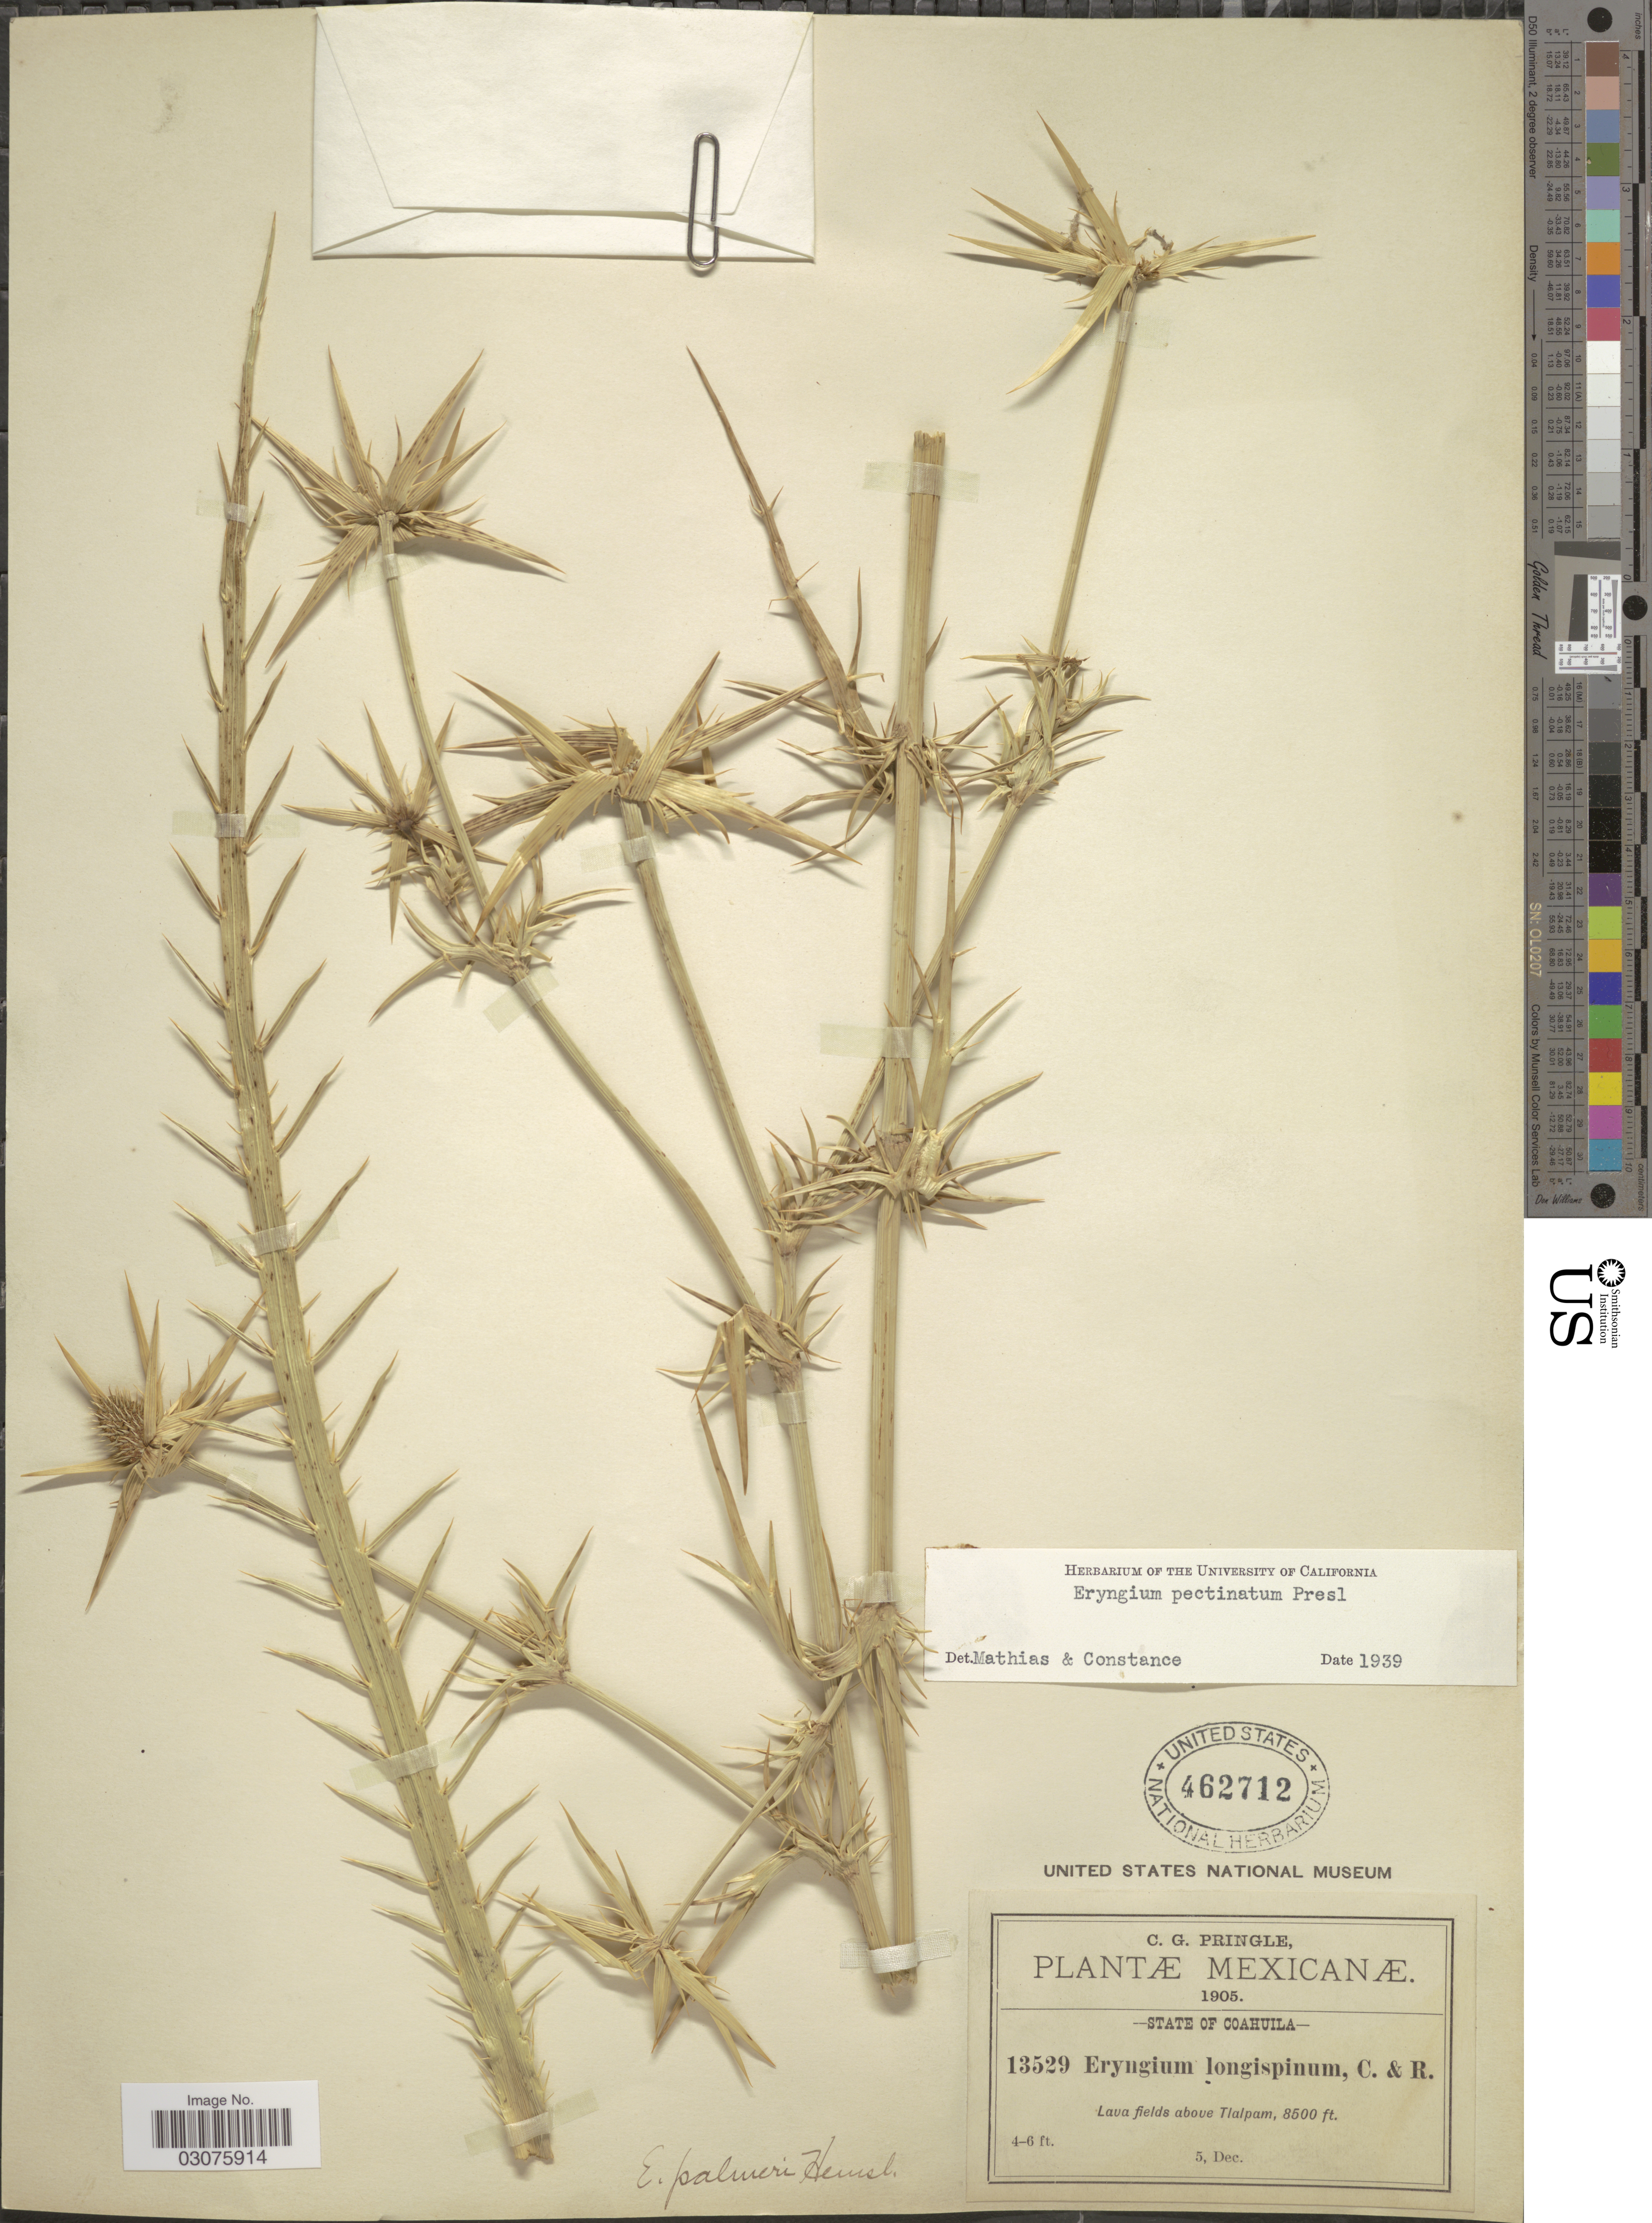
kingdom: Plantae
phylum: Tracheophyta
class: Magnoliopsida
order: Apiales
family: Apiaceae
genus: Eryngium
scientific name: Eryngium pectinatum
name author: C. Presl ex DC.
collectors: C. G. Pringle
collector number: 13529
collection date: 1905-12-05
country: Mexico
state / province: Coahuila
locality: State of Coahuila. Lava fields above Tlalpam.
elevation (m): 2591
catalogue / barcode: US 462712